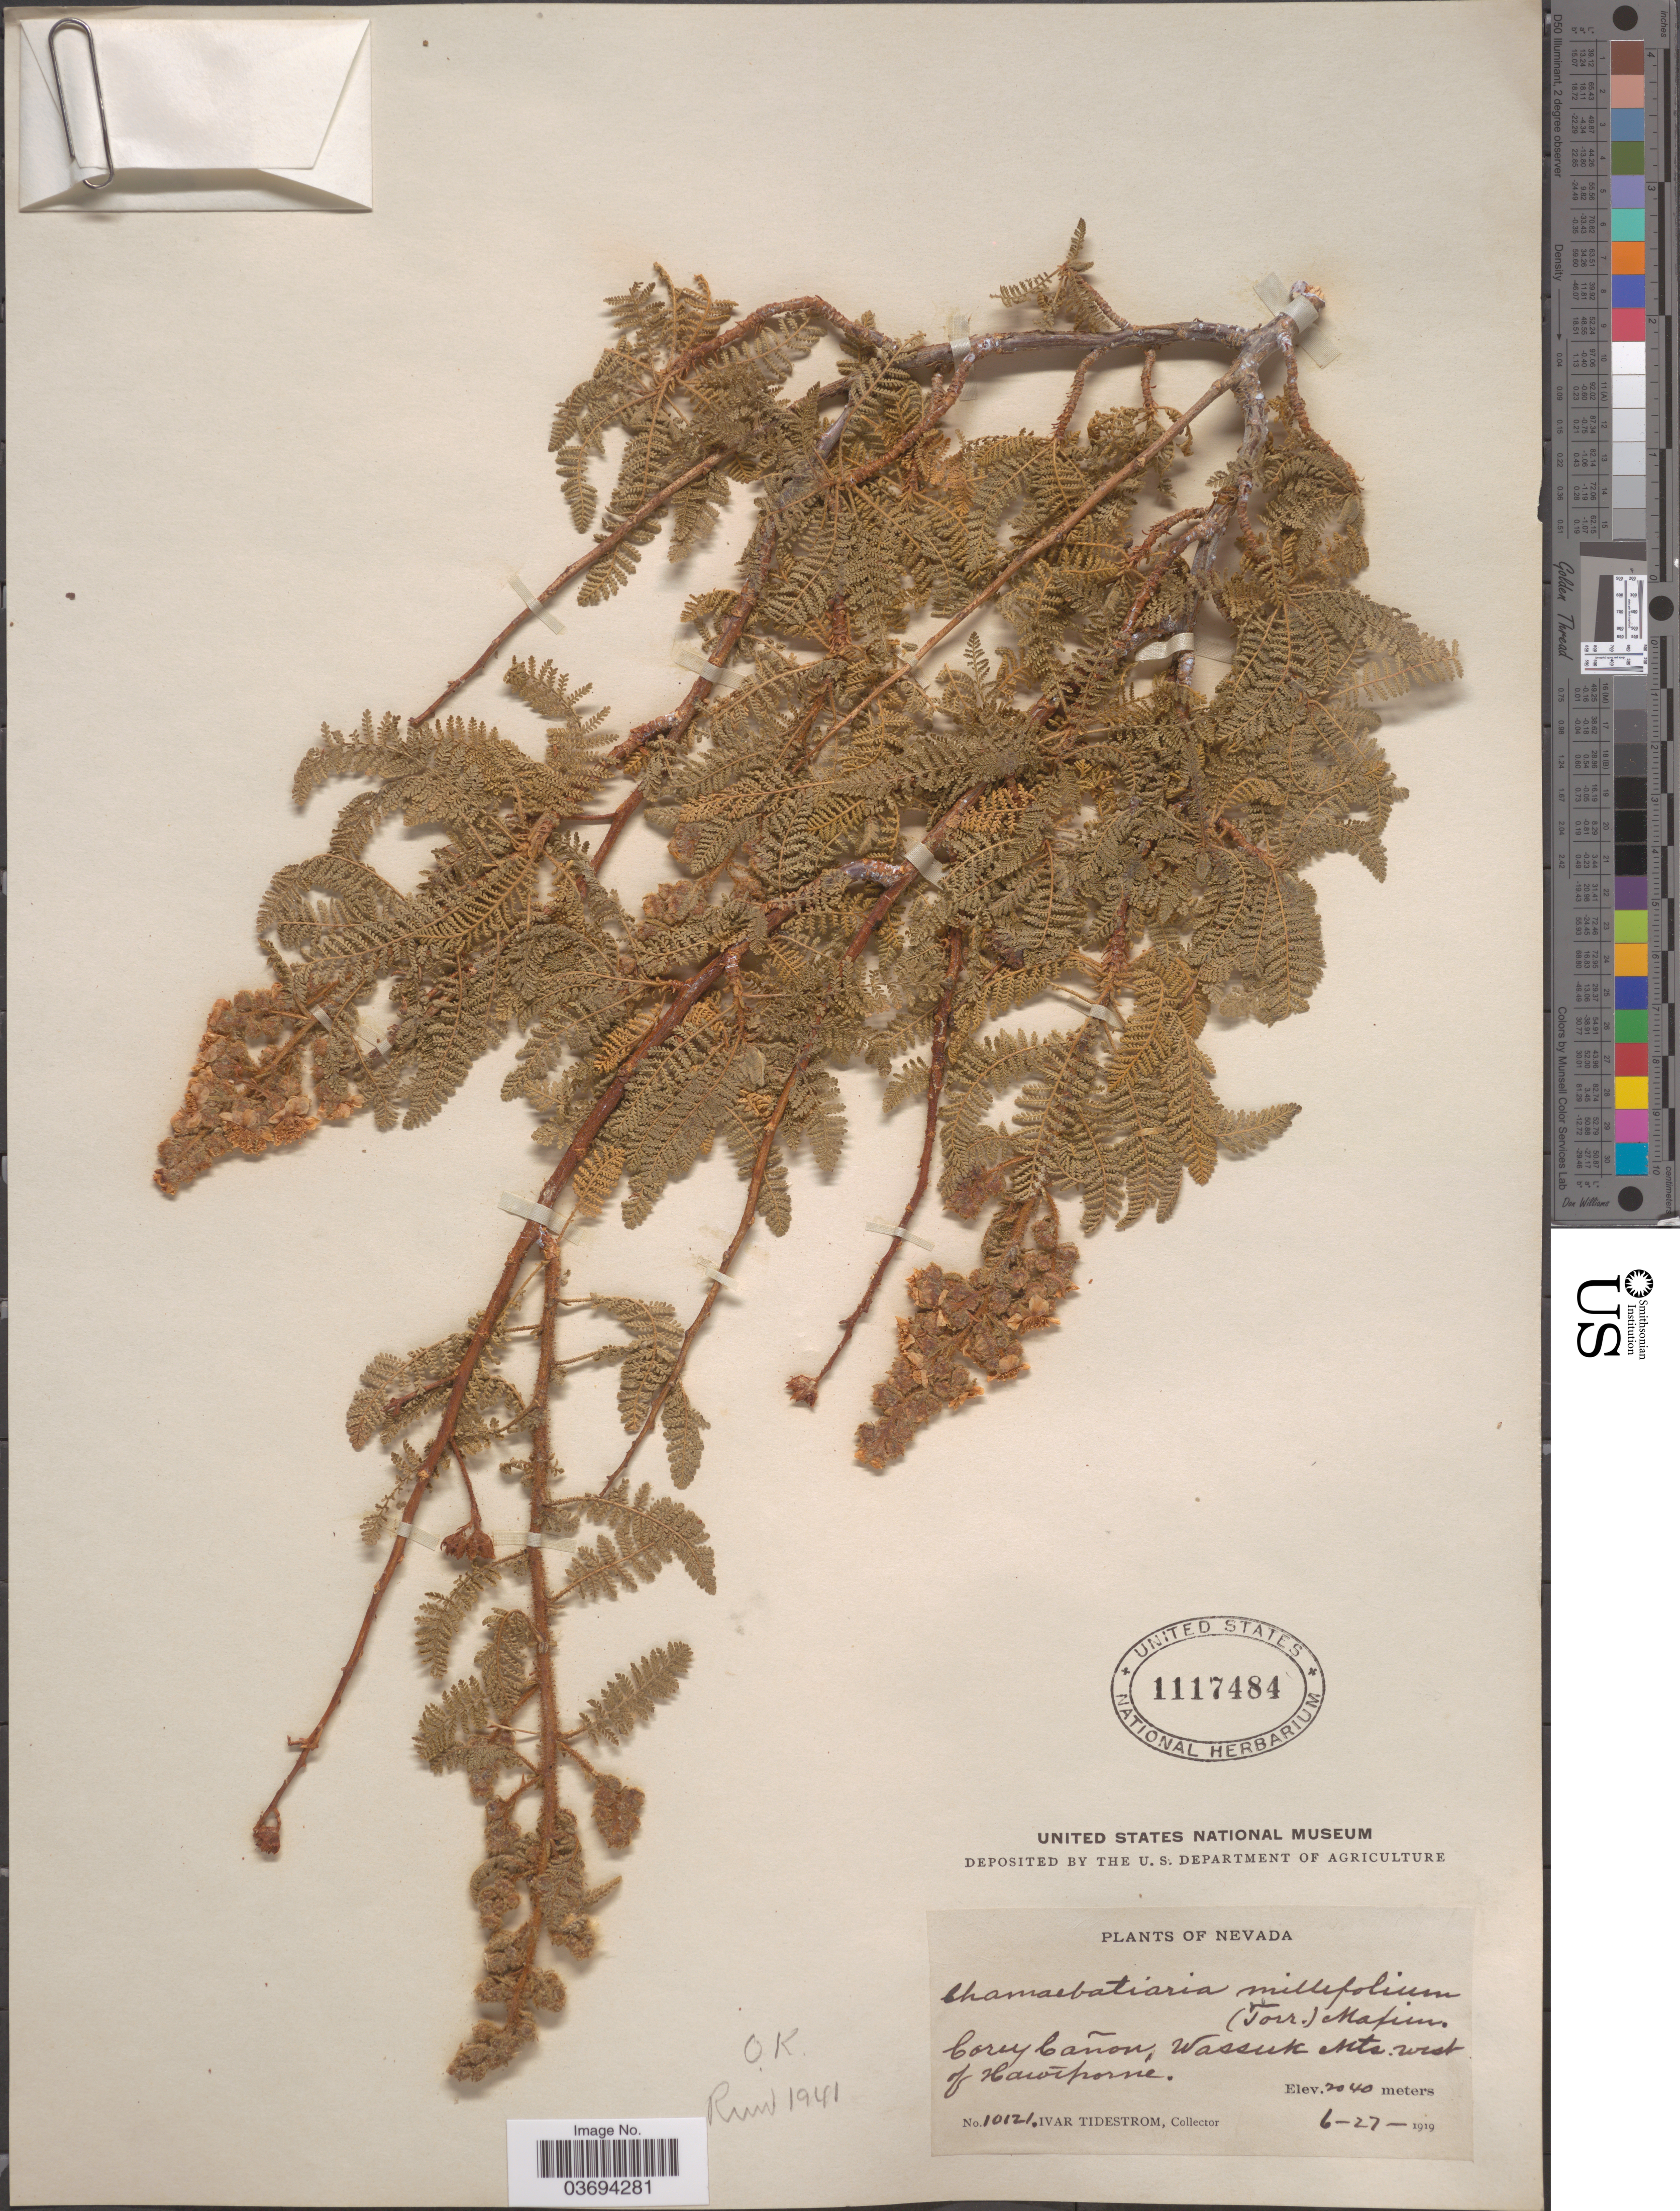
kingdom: Plantae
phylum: Tracheophyta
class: Magnoliopsida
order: Rosales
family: Rosaceae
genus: Chamaebatiaria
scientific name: Chamaebatiaria millefolium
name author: (Torr.) Maxim.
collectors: I. F. Tidestrom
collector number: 10121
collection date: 1919-06-27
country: United States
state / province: Nevada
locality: Carey Cañon, Wassuk Mts. west of Hawthorne.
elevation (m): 2040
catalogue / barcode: US 1117484